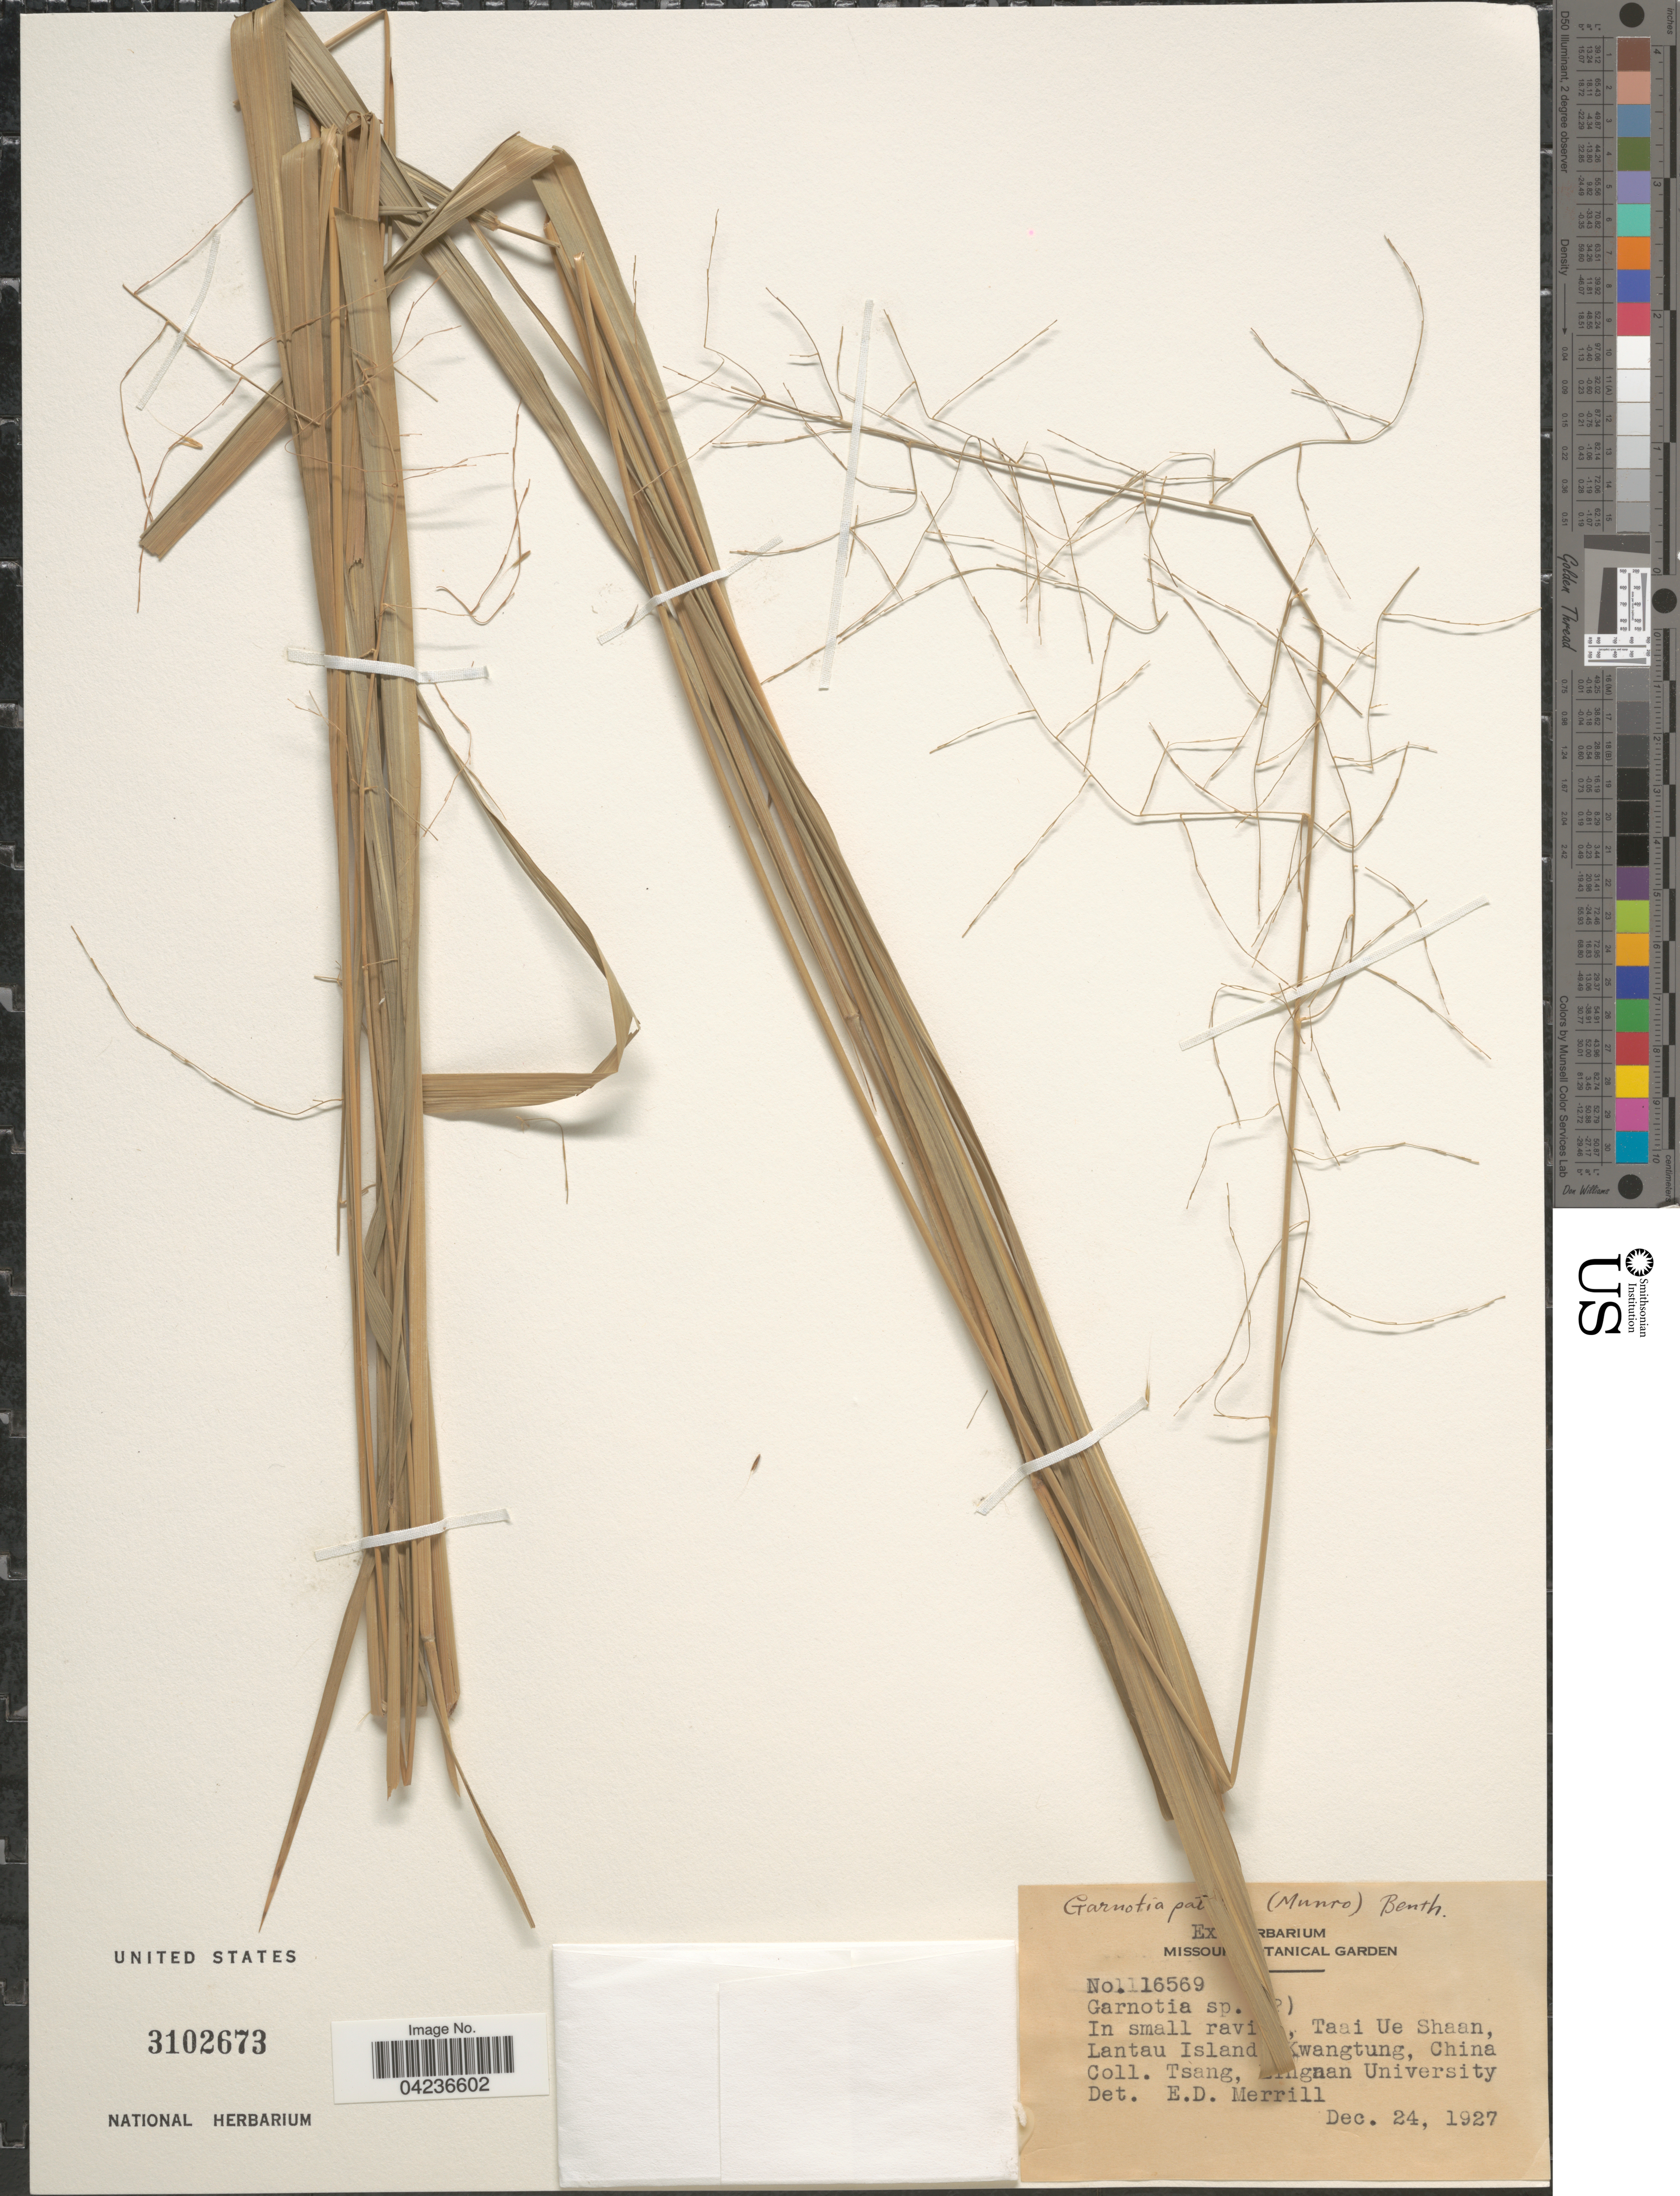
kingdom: Plantae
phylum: Tracheophyta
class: Liliopsida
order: Poales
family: Poaceae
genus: Garnotia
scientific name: Garnotia patula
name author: (Munro) Benth.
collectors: -. T'sang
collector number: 16569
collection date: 1927-12-24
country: China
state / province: Guangdong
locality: In small ravi [illegible text], Taai Ue Shaan, Lantau Island, Kwangtung.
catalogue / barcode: US 3102673